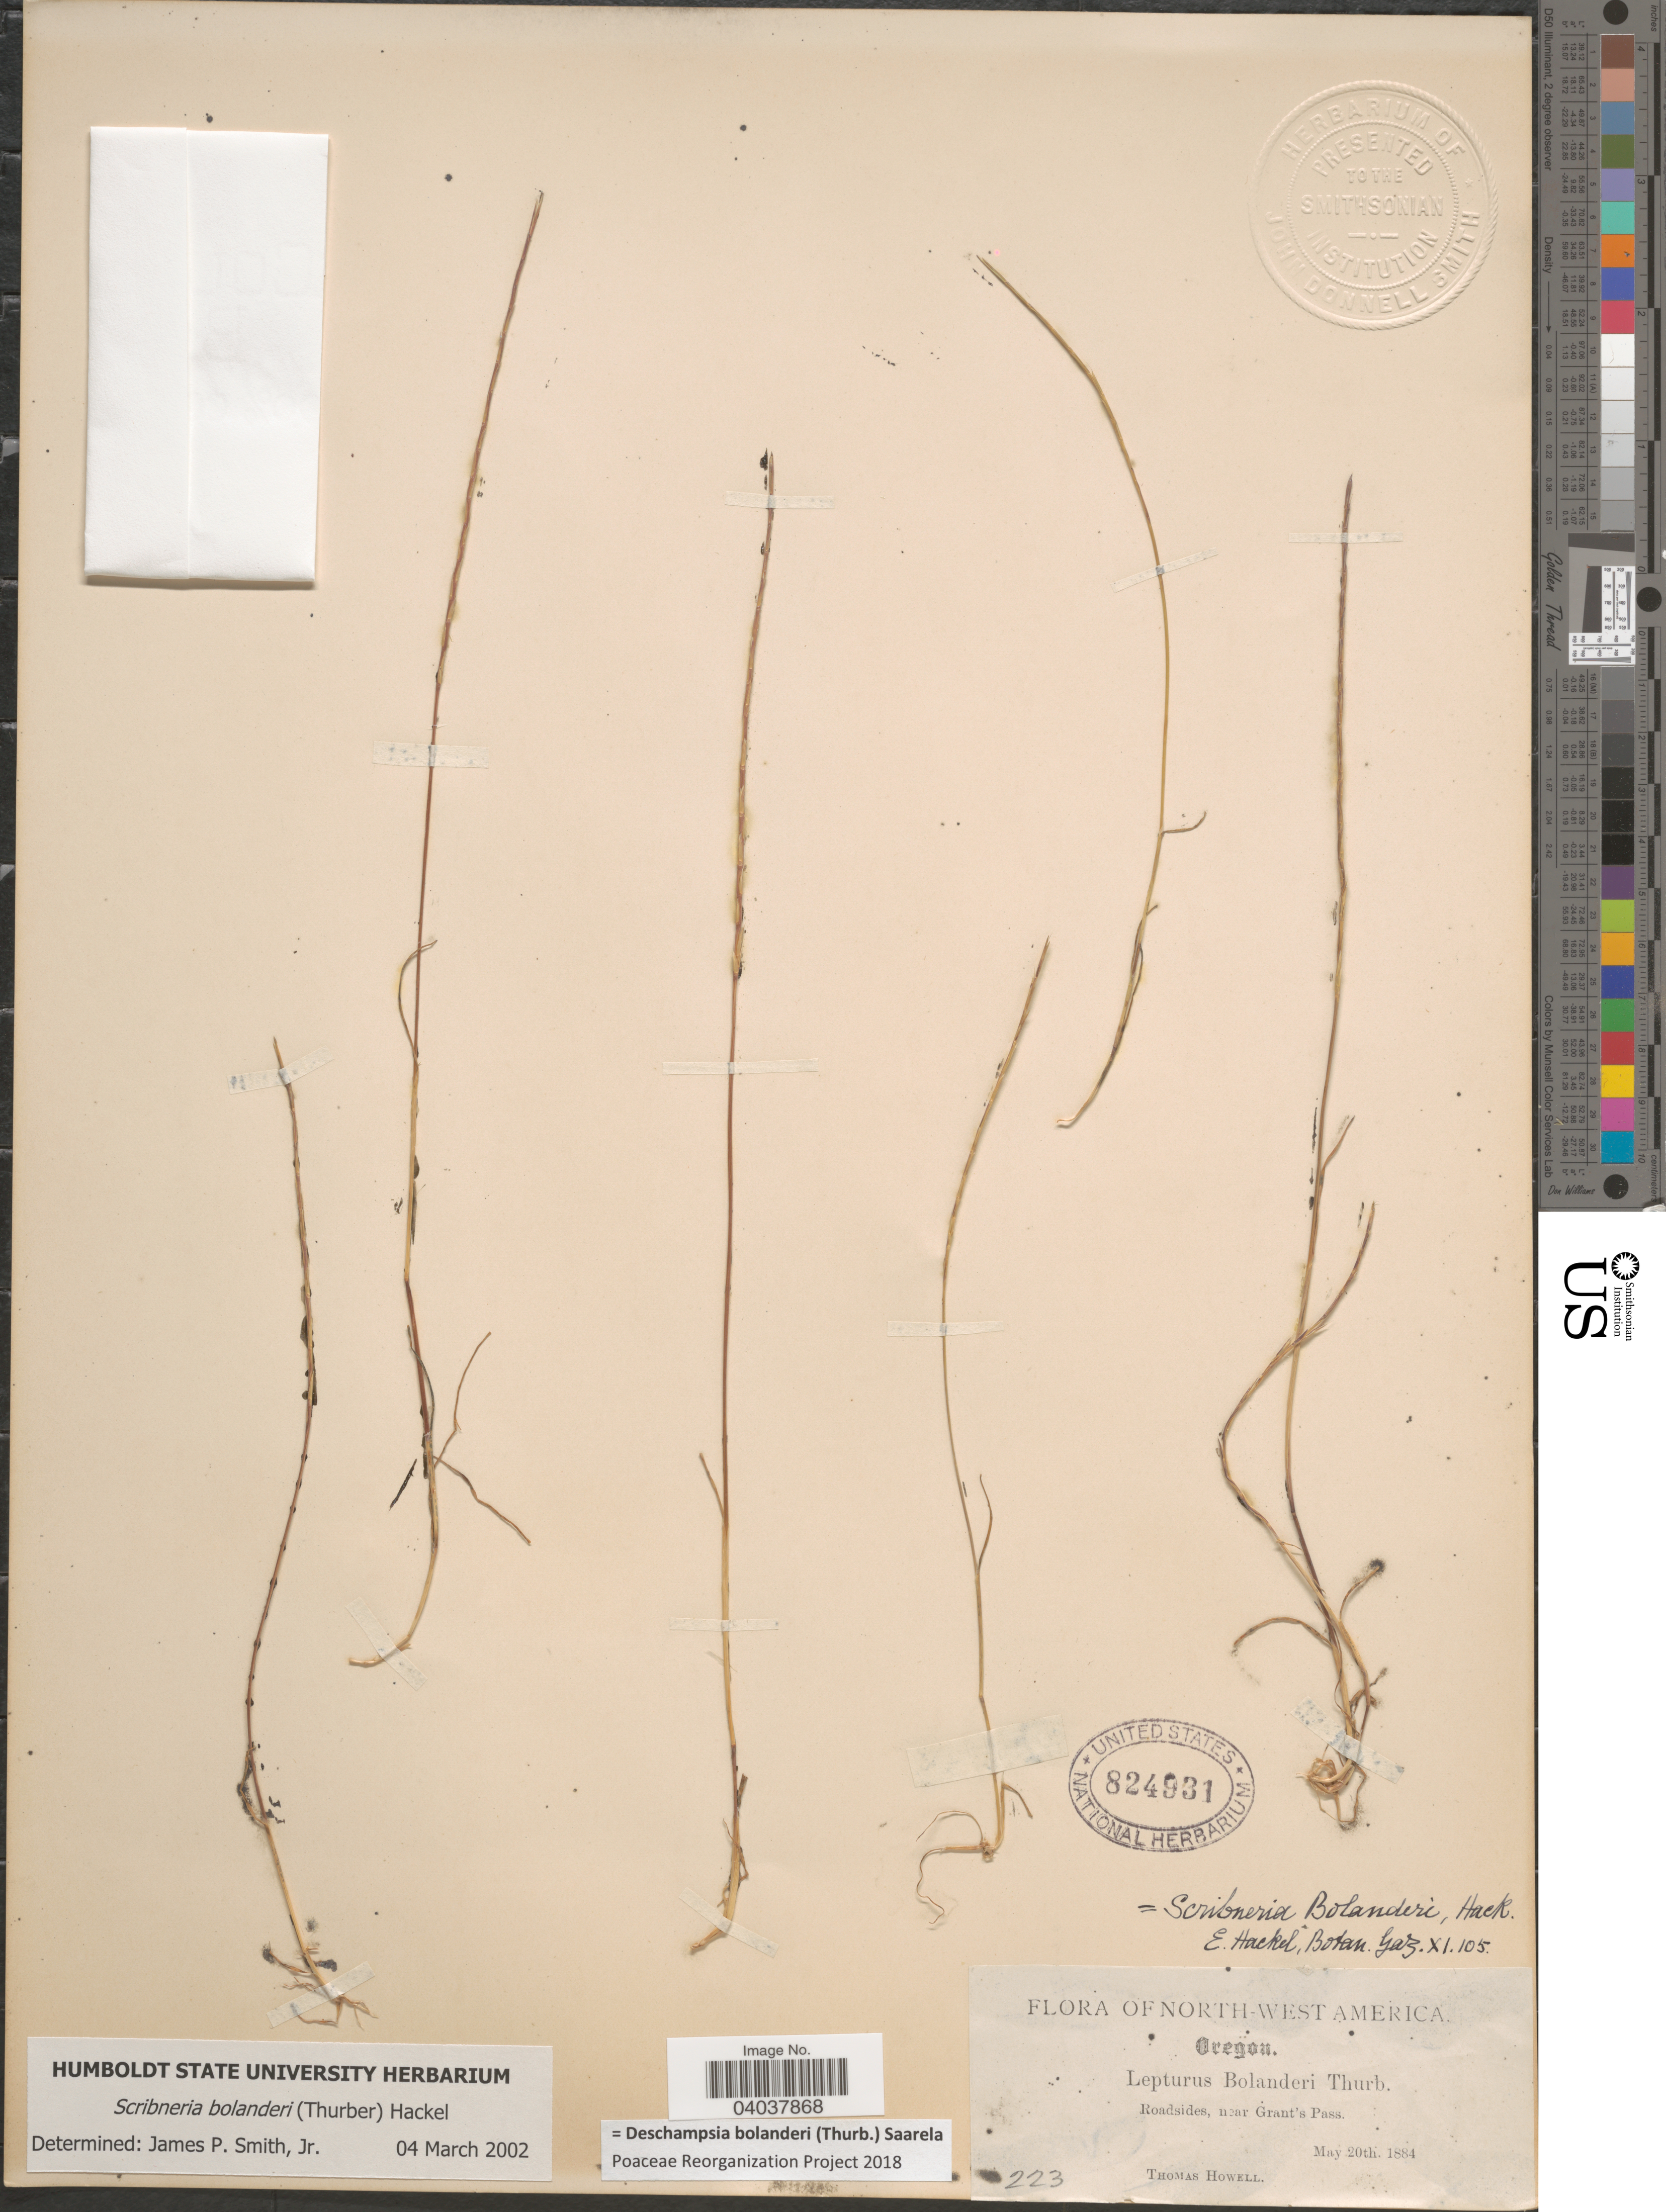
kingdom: Plantae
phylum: Tracheophyta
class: Liliopsida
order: Poales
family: Poaceae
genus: Deschampsia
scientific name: Deschampsia bolanderi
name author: (Thurb.) Saarela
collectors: T. Howell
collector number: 223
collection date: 1884-05-20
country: United States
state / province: Oregon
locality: North-West America. Roadsides, near Grant's Pass.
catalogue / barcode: US 824931